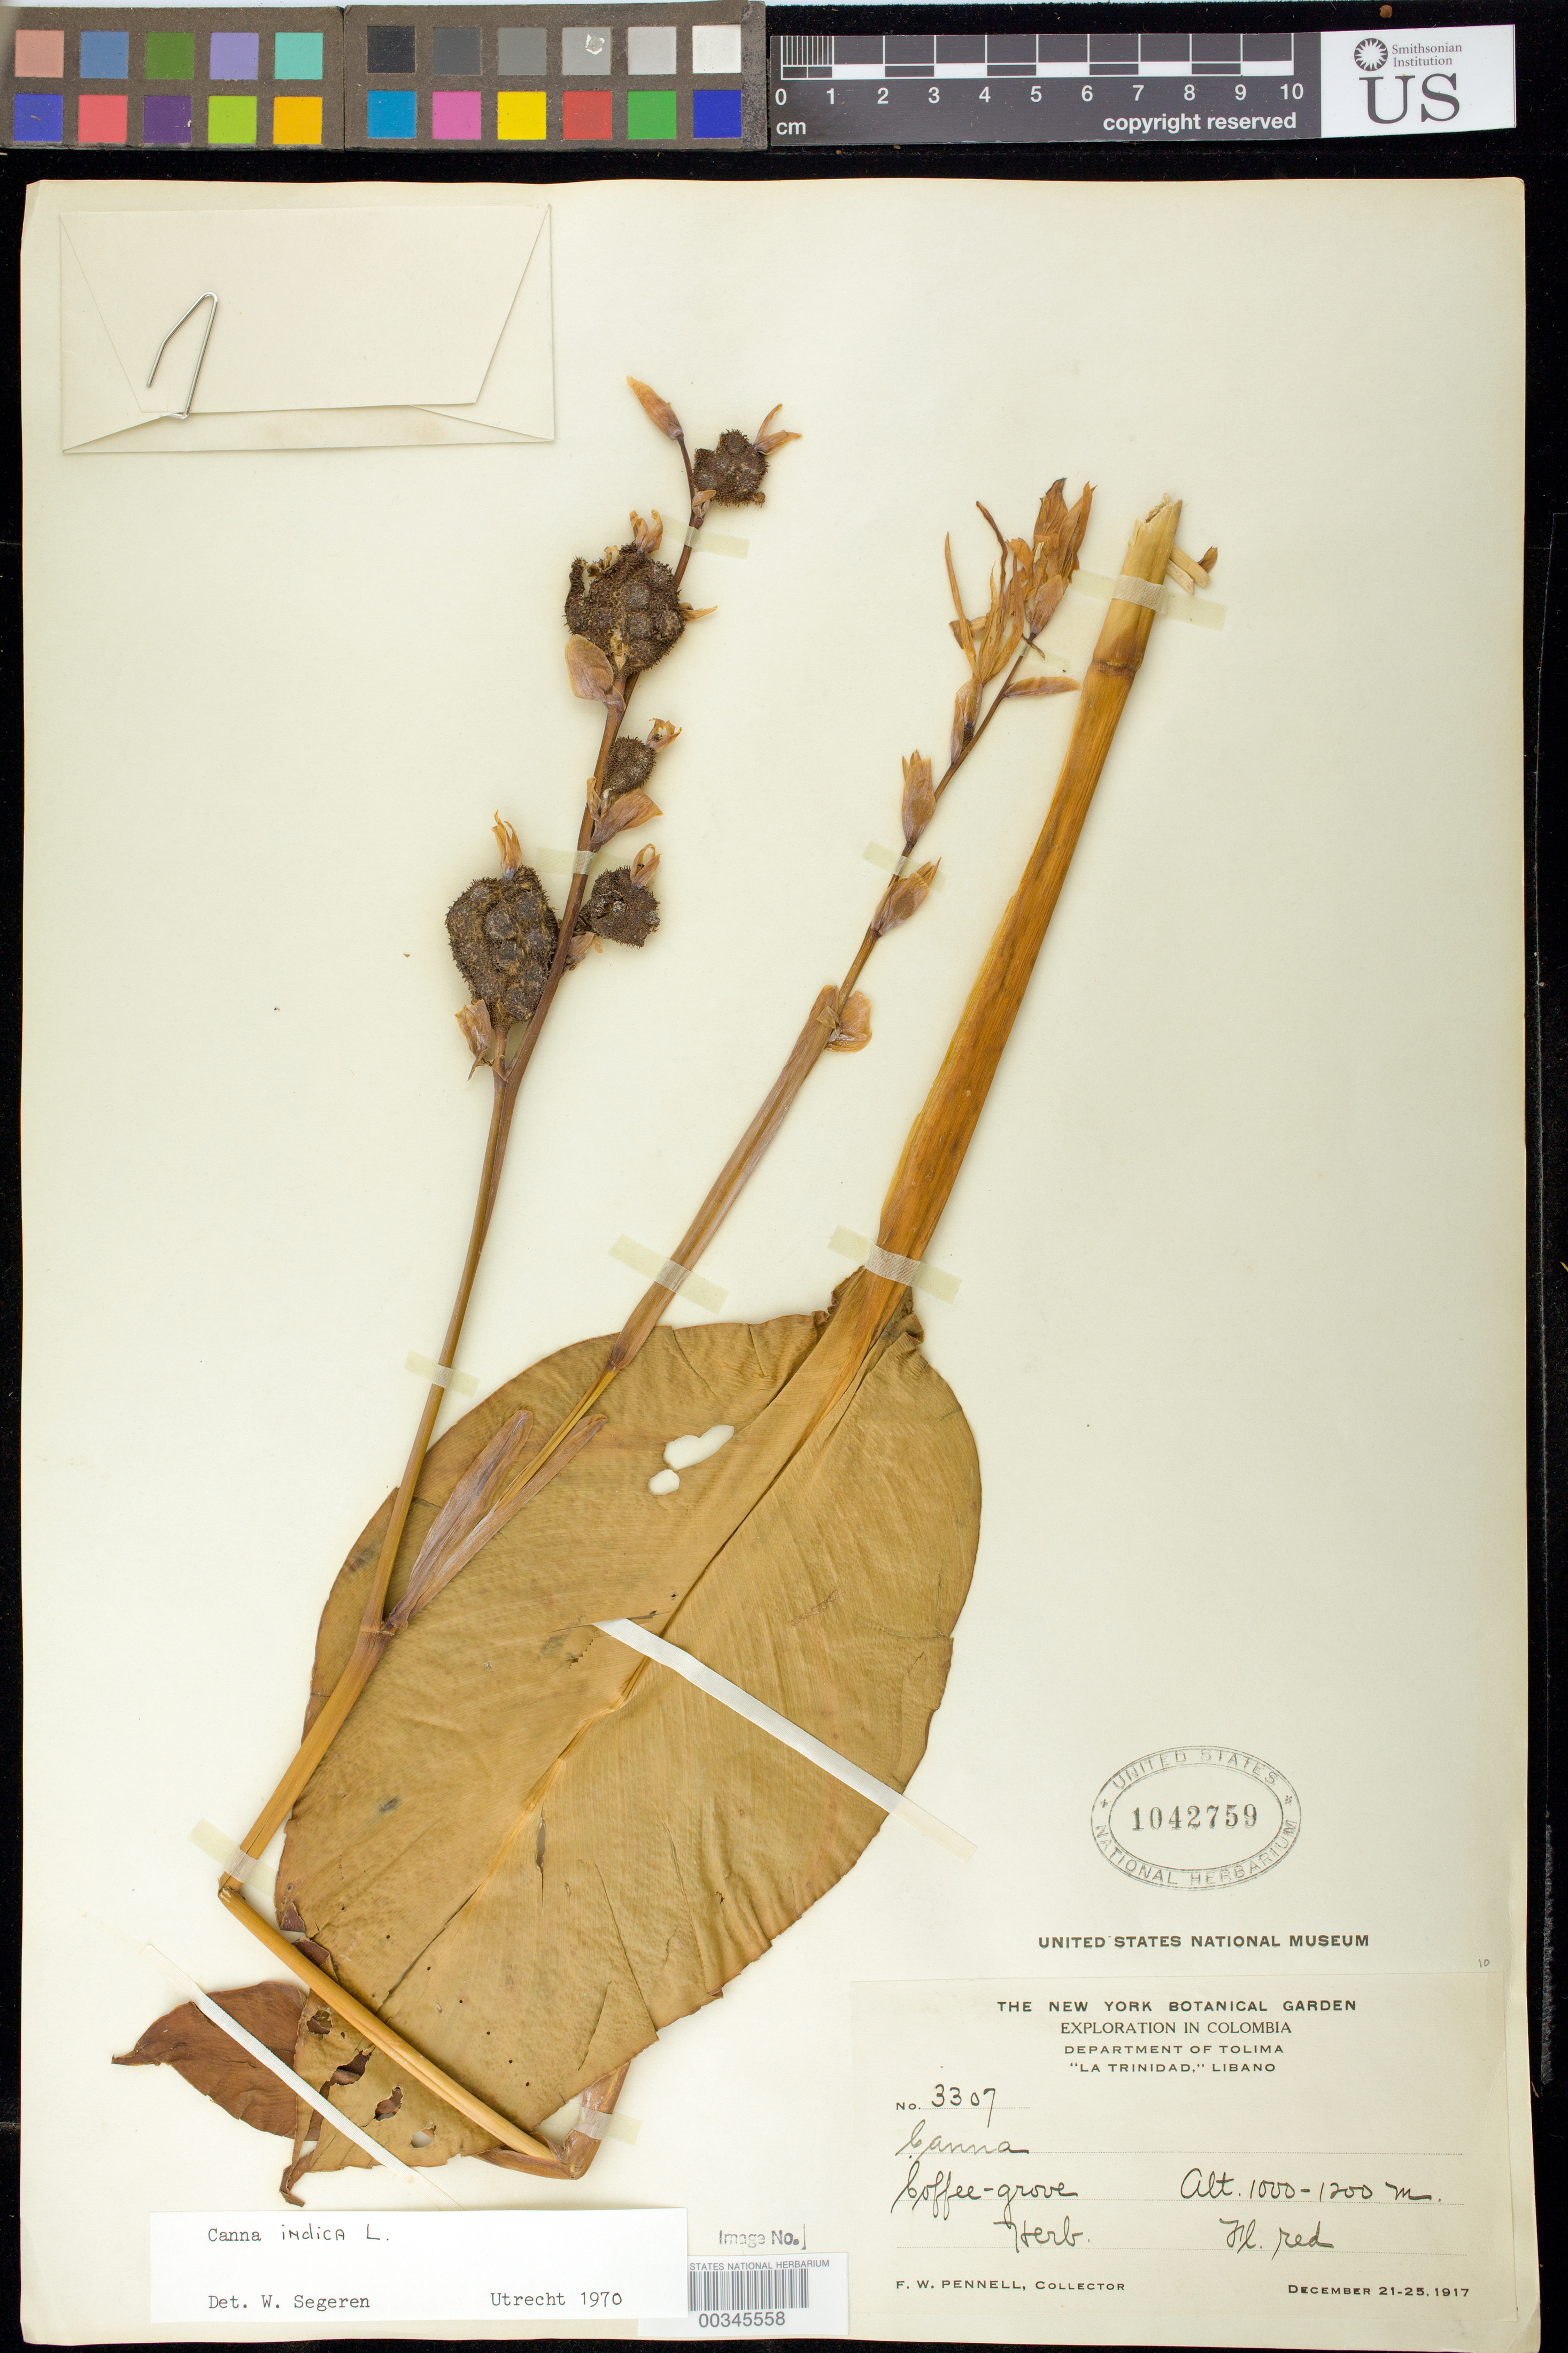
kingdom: Plantae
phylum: Tracheophyta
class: Liliopsida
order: Zingiberales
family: Cannaceae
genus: Canna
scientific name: Canna indica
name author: L.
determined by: Segeren, W.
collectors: F. W. Pennell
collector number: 3307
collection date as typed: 21 Dec 1917 to 25 Dec 1917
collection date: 1917-12-21/1917-12-25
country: Colombia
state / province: Tolima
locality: "la Trinidad," Libano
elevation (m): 1000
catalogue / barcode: US 1042759